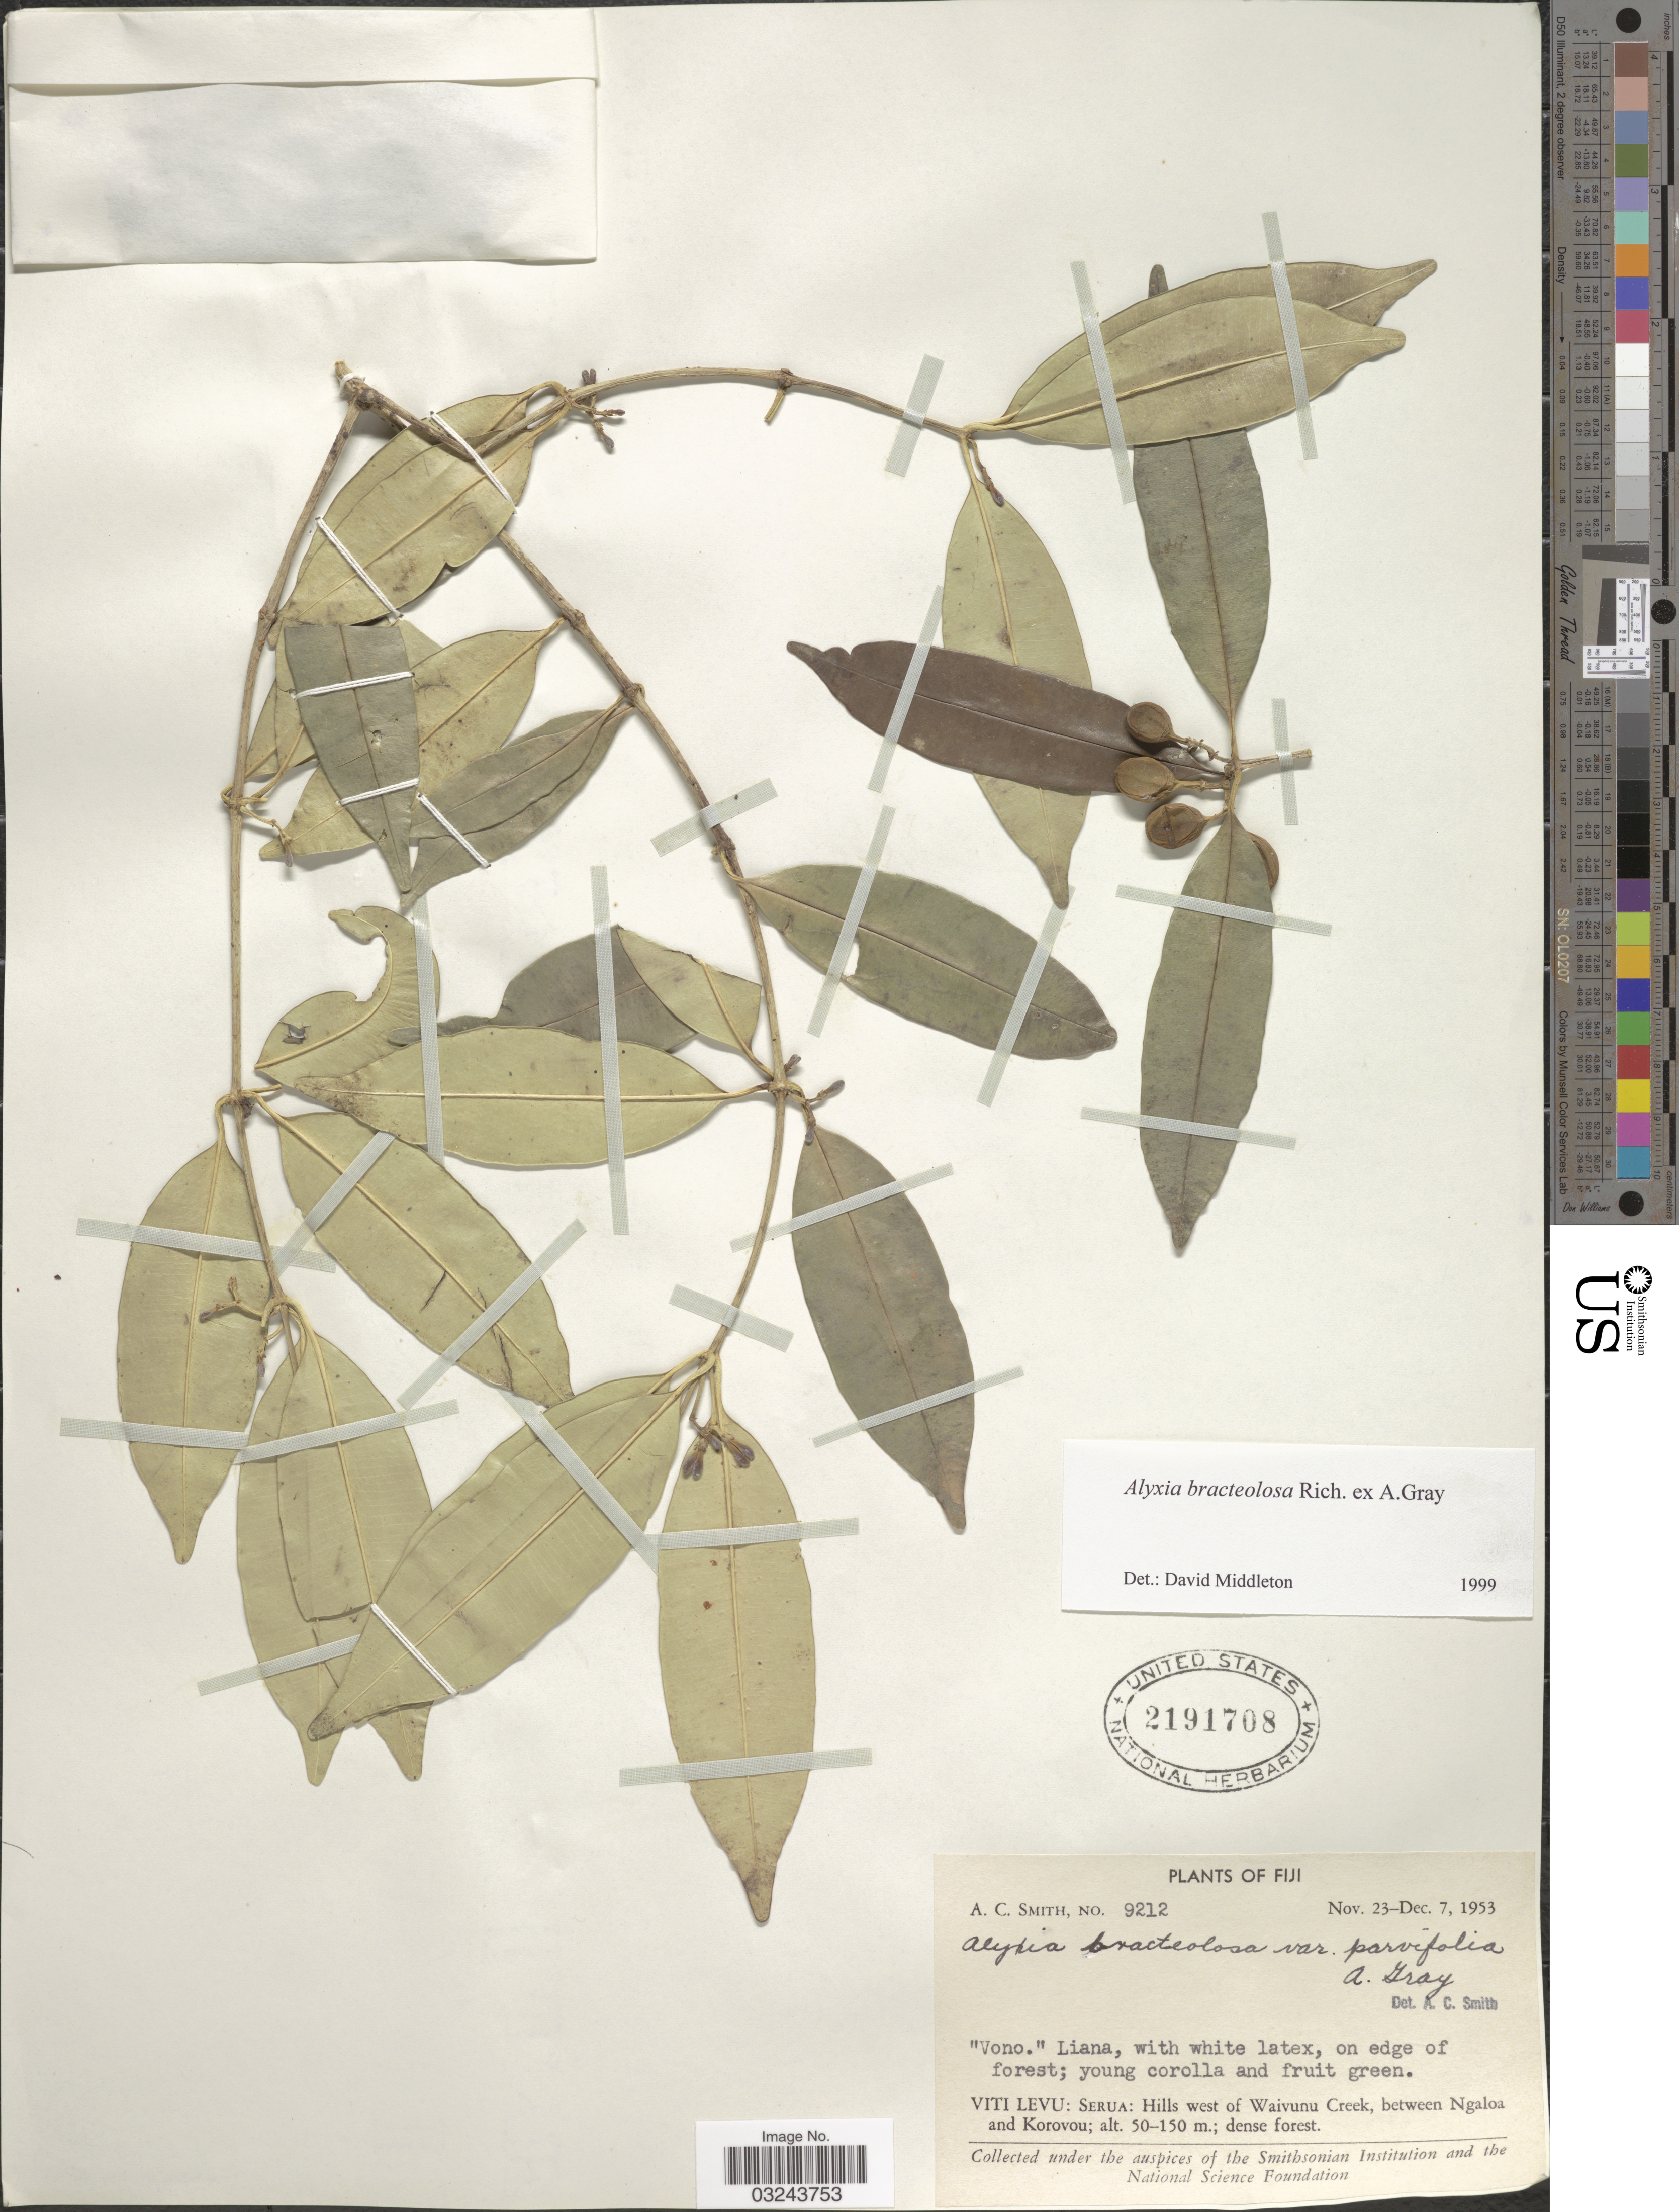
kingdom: Plantae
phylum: Tracheophyta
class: Magnoliopsida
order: Gentianales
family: Apocynaceae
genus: Alyxia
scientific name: Alyxia bracteolosa var. angustifolia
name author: A. Gray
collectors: A. C. Smith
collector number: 9212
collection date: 1953-11-23/1953-12-07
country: Fiji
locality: Viti Levu: Serua: Hills west of Waivunu Creek, between Ngaloa and Korovou.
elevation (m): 50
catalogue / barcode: US 2191708